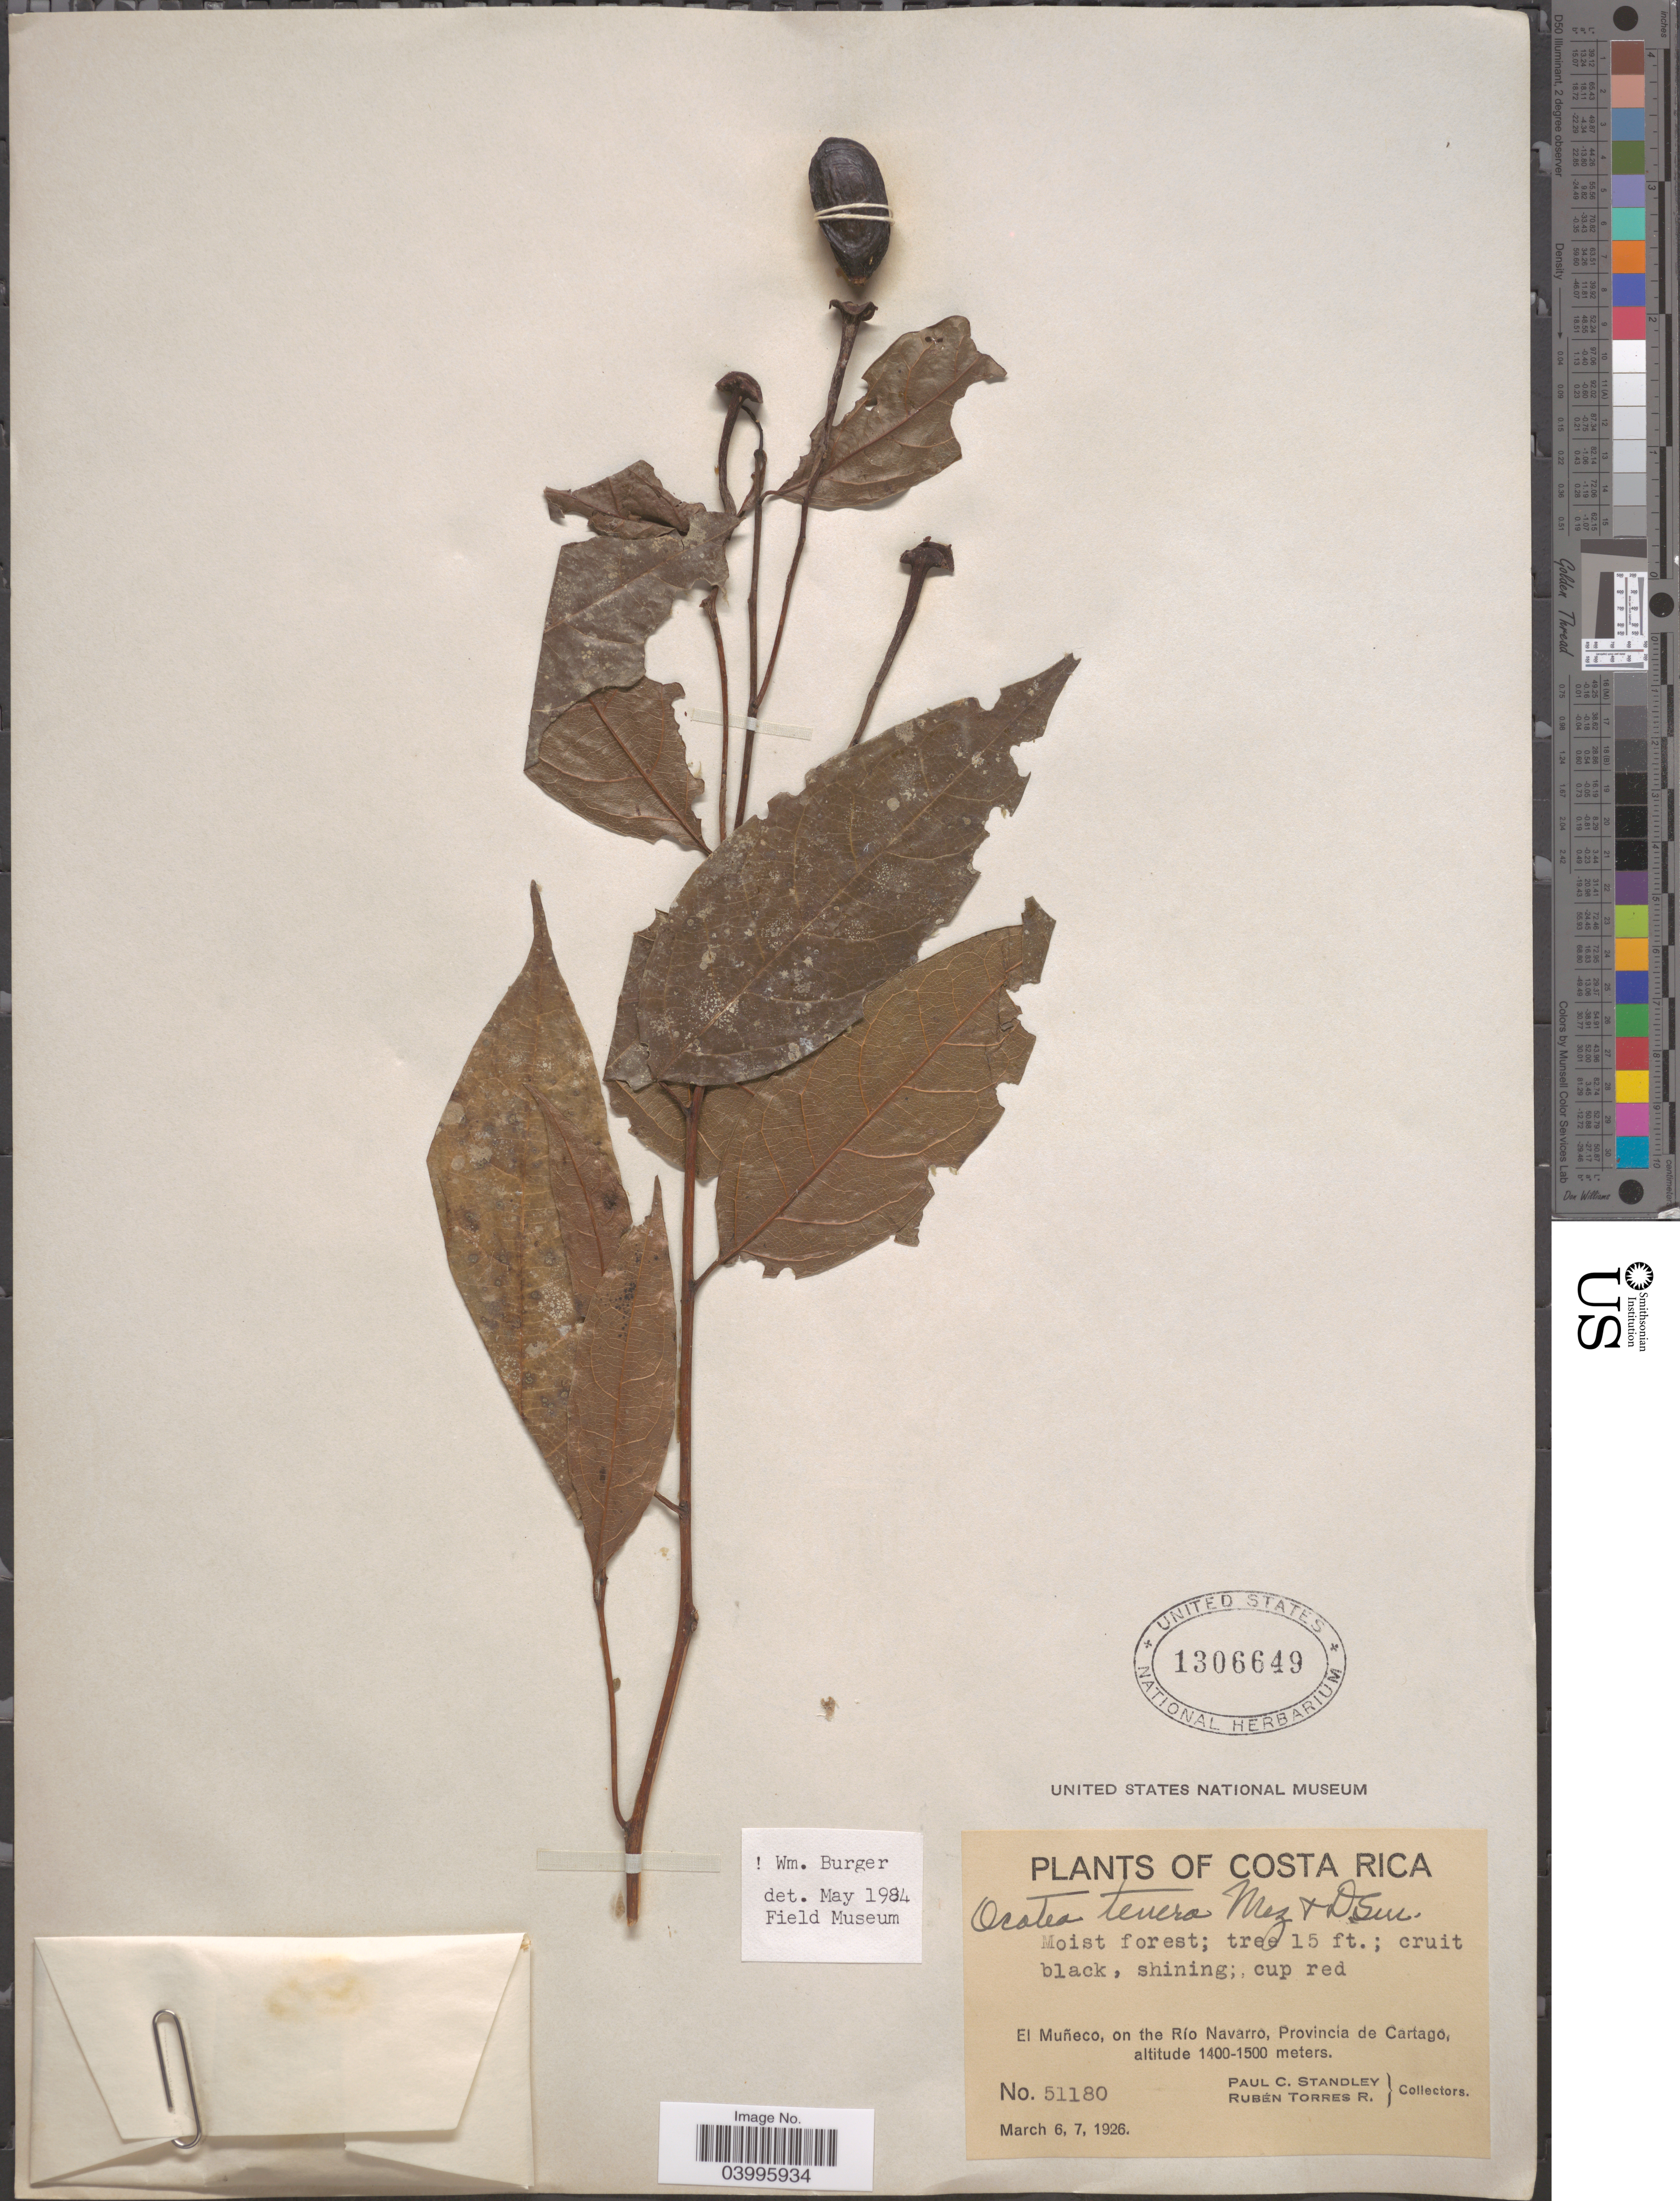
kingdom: Plantae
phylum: Tracheophyta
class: Magnoliopsida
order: Laurales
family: Lauraceae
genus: Ocotea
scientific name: Ocotea tenera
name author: Mez & Donn. Sm.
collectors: P. C. Standley & R. Torres Rojas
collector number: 51180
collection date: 1926-03-06/1926-03-07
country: Costa Rica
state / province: Cartago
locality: El Muñeco, on the Río Navarro.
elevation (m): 1400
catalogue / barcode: US 1306649